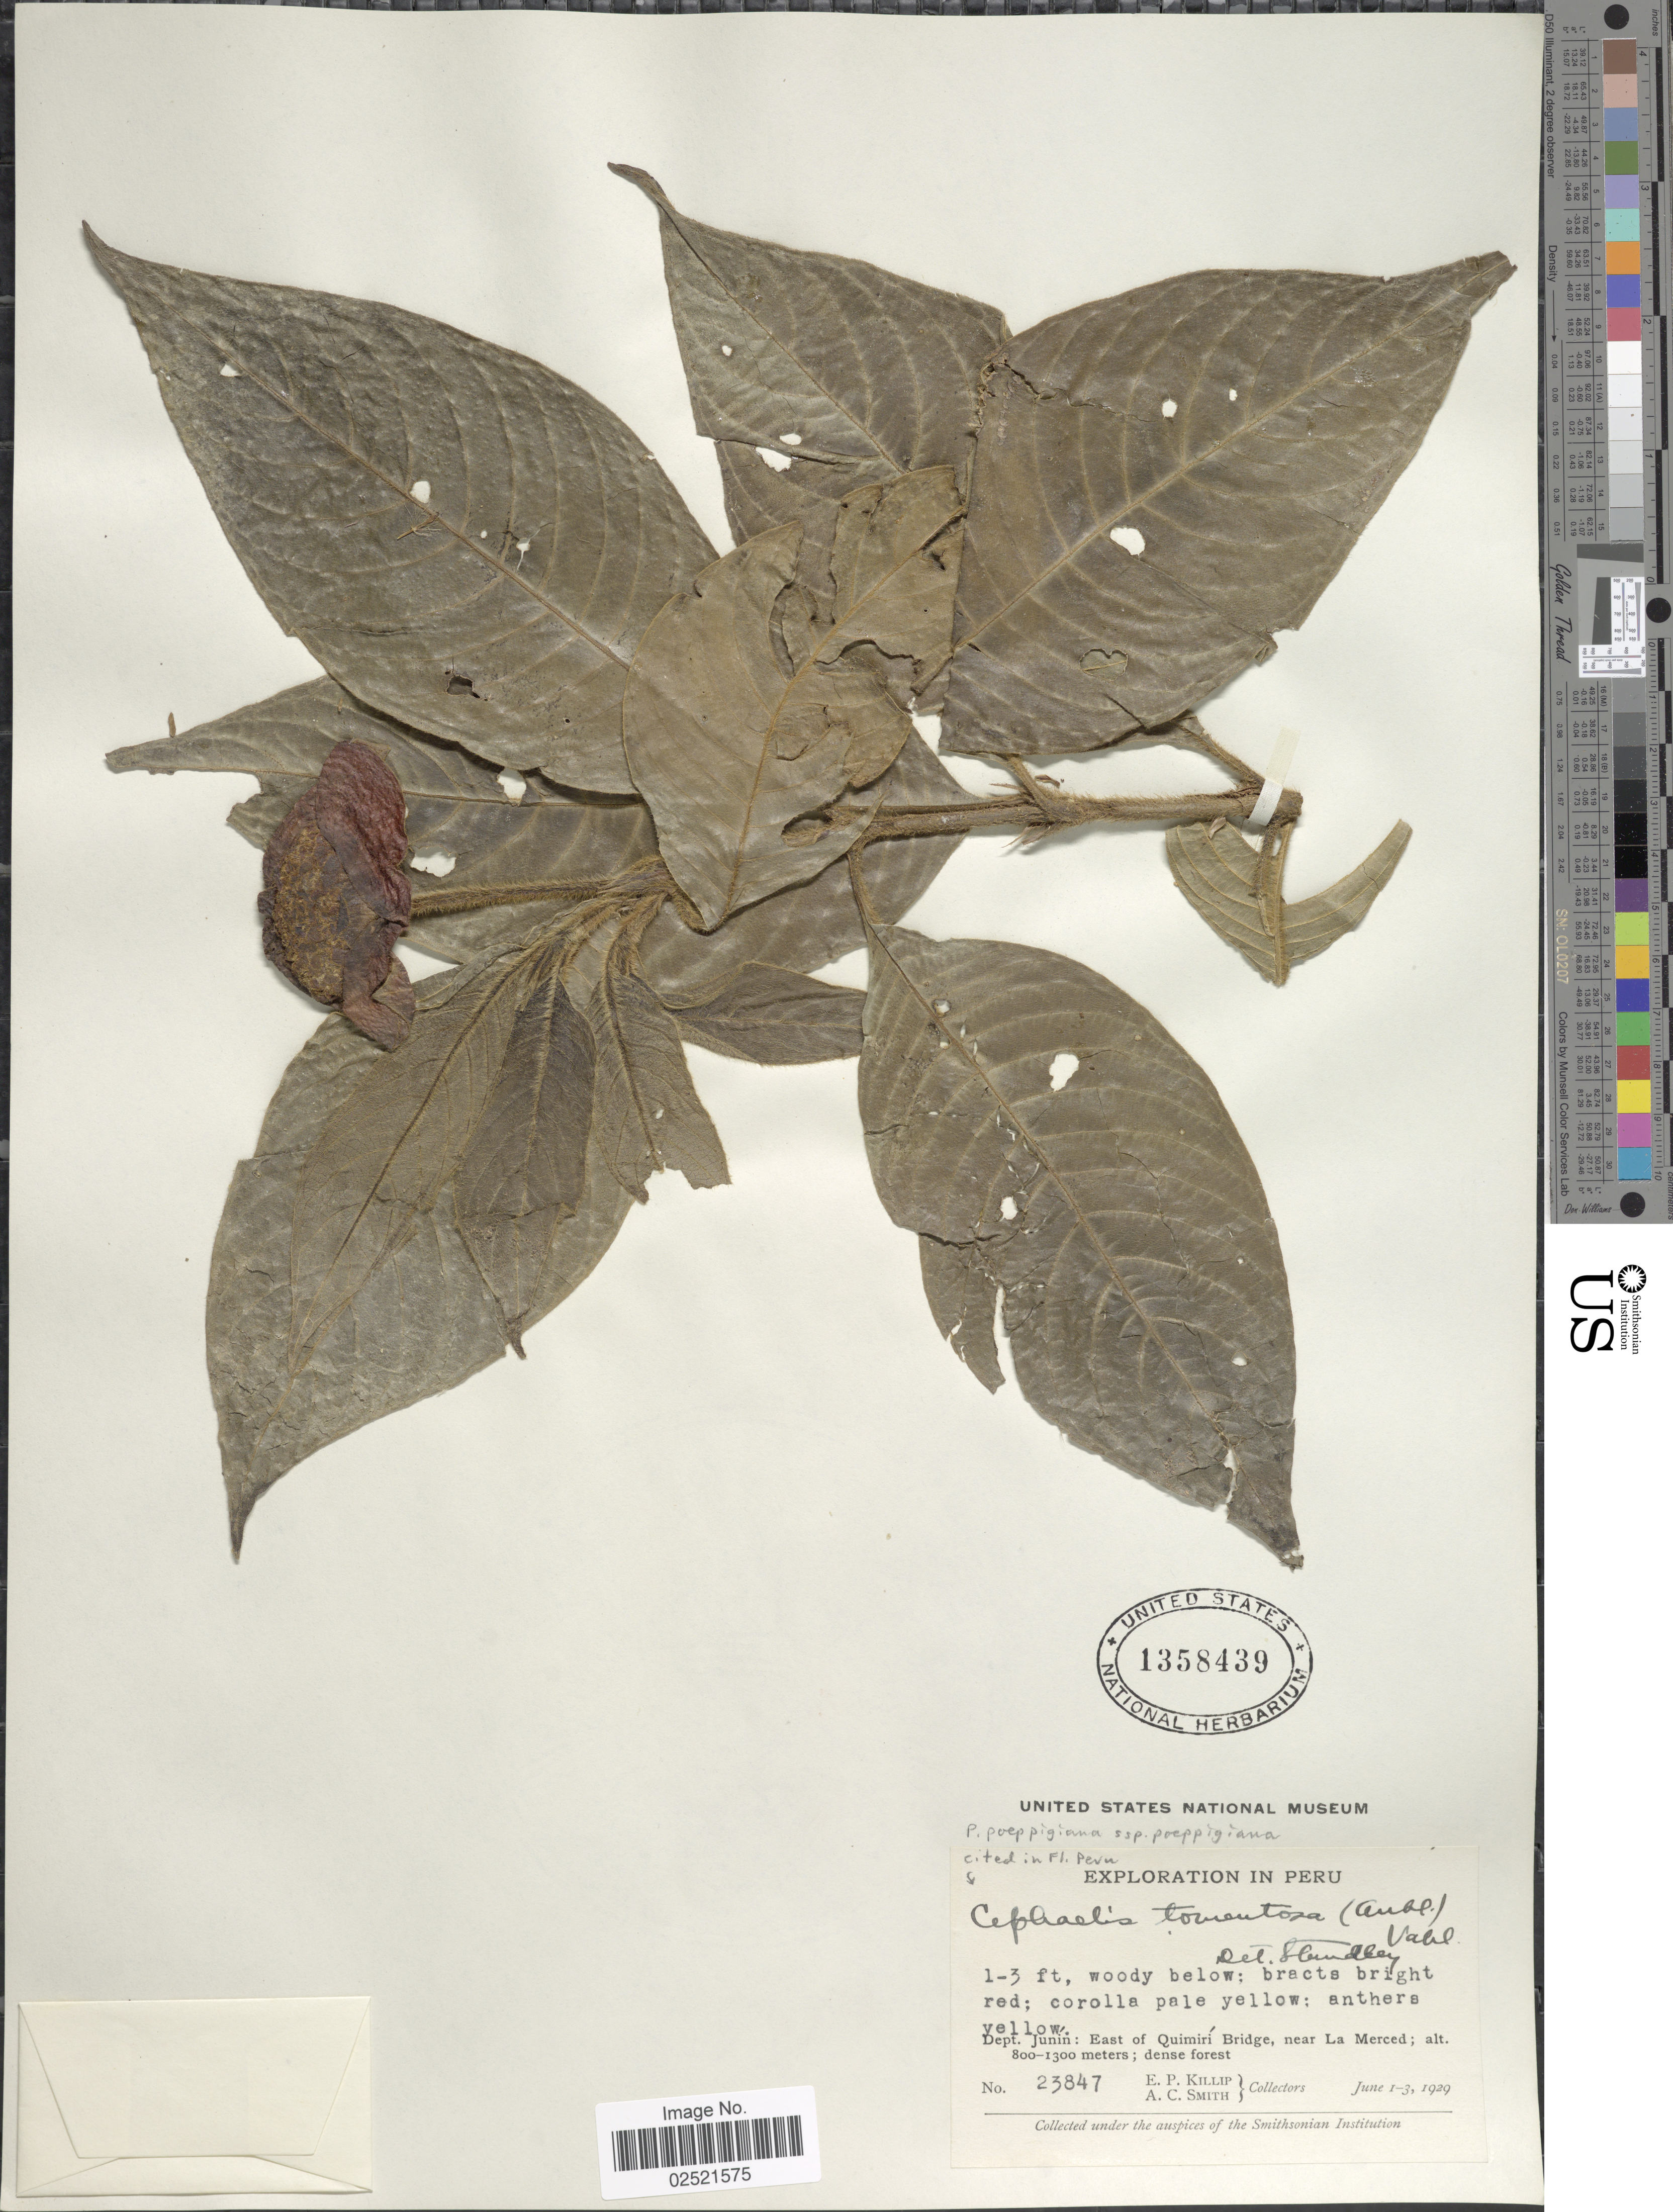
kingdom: Plantae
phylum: Tracheophyta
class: Magnoliopsida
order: Gentianales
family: Rubiaceae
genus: Psychotria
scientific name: Psychotria poeppigiana subsp. poeppigiana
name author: Müll. Arg.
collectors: E. P. Killip & A. C. Smith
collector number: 23847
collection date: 1929-06-01/1929-06-03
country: Peru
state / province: Junín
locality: East of Quimiri Bridge, near La Merced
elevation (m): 800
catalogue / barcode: US 1358439